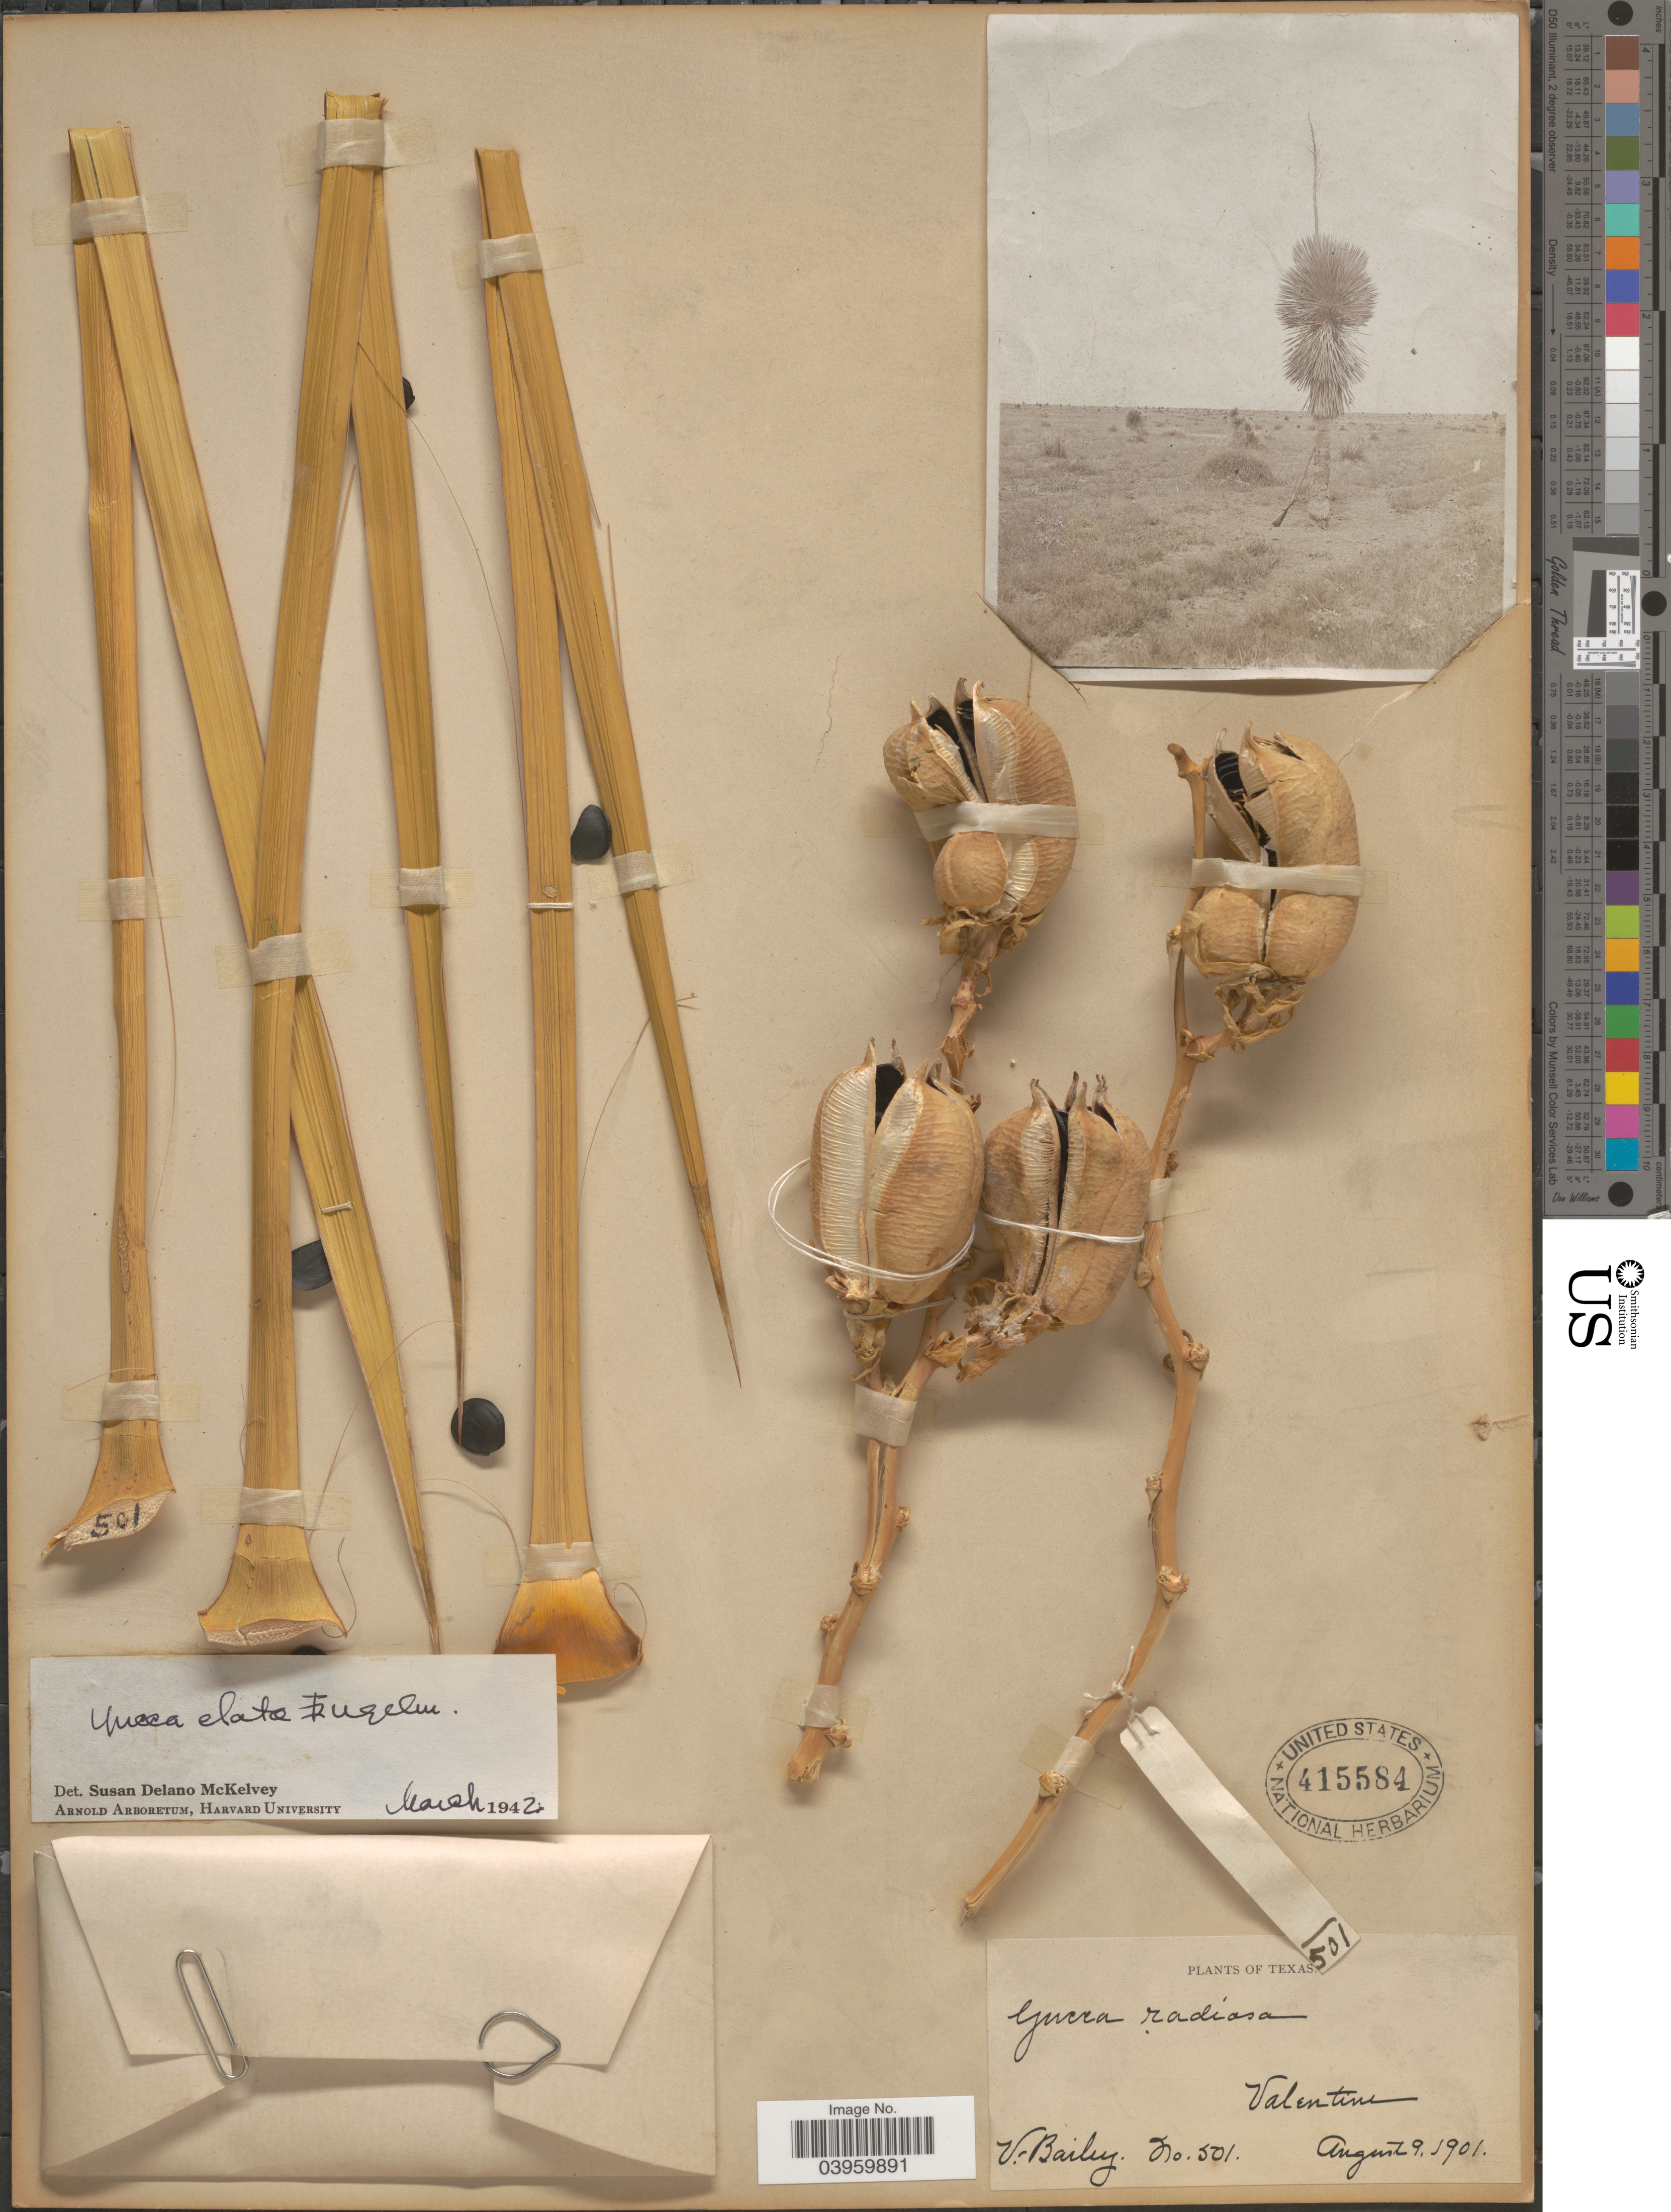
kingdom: Plantae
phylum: Tracheophyta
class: Liliopsida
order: Asparagales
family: Asparagaceae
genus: Yucca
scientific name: Yucca elata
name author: (Engelm.) Engelm.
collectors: V. L. Bailey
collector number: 501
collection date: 1901-08-09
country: United States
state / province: Texas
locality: Valentine.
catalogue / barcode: US 415584